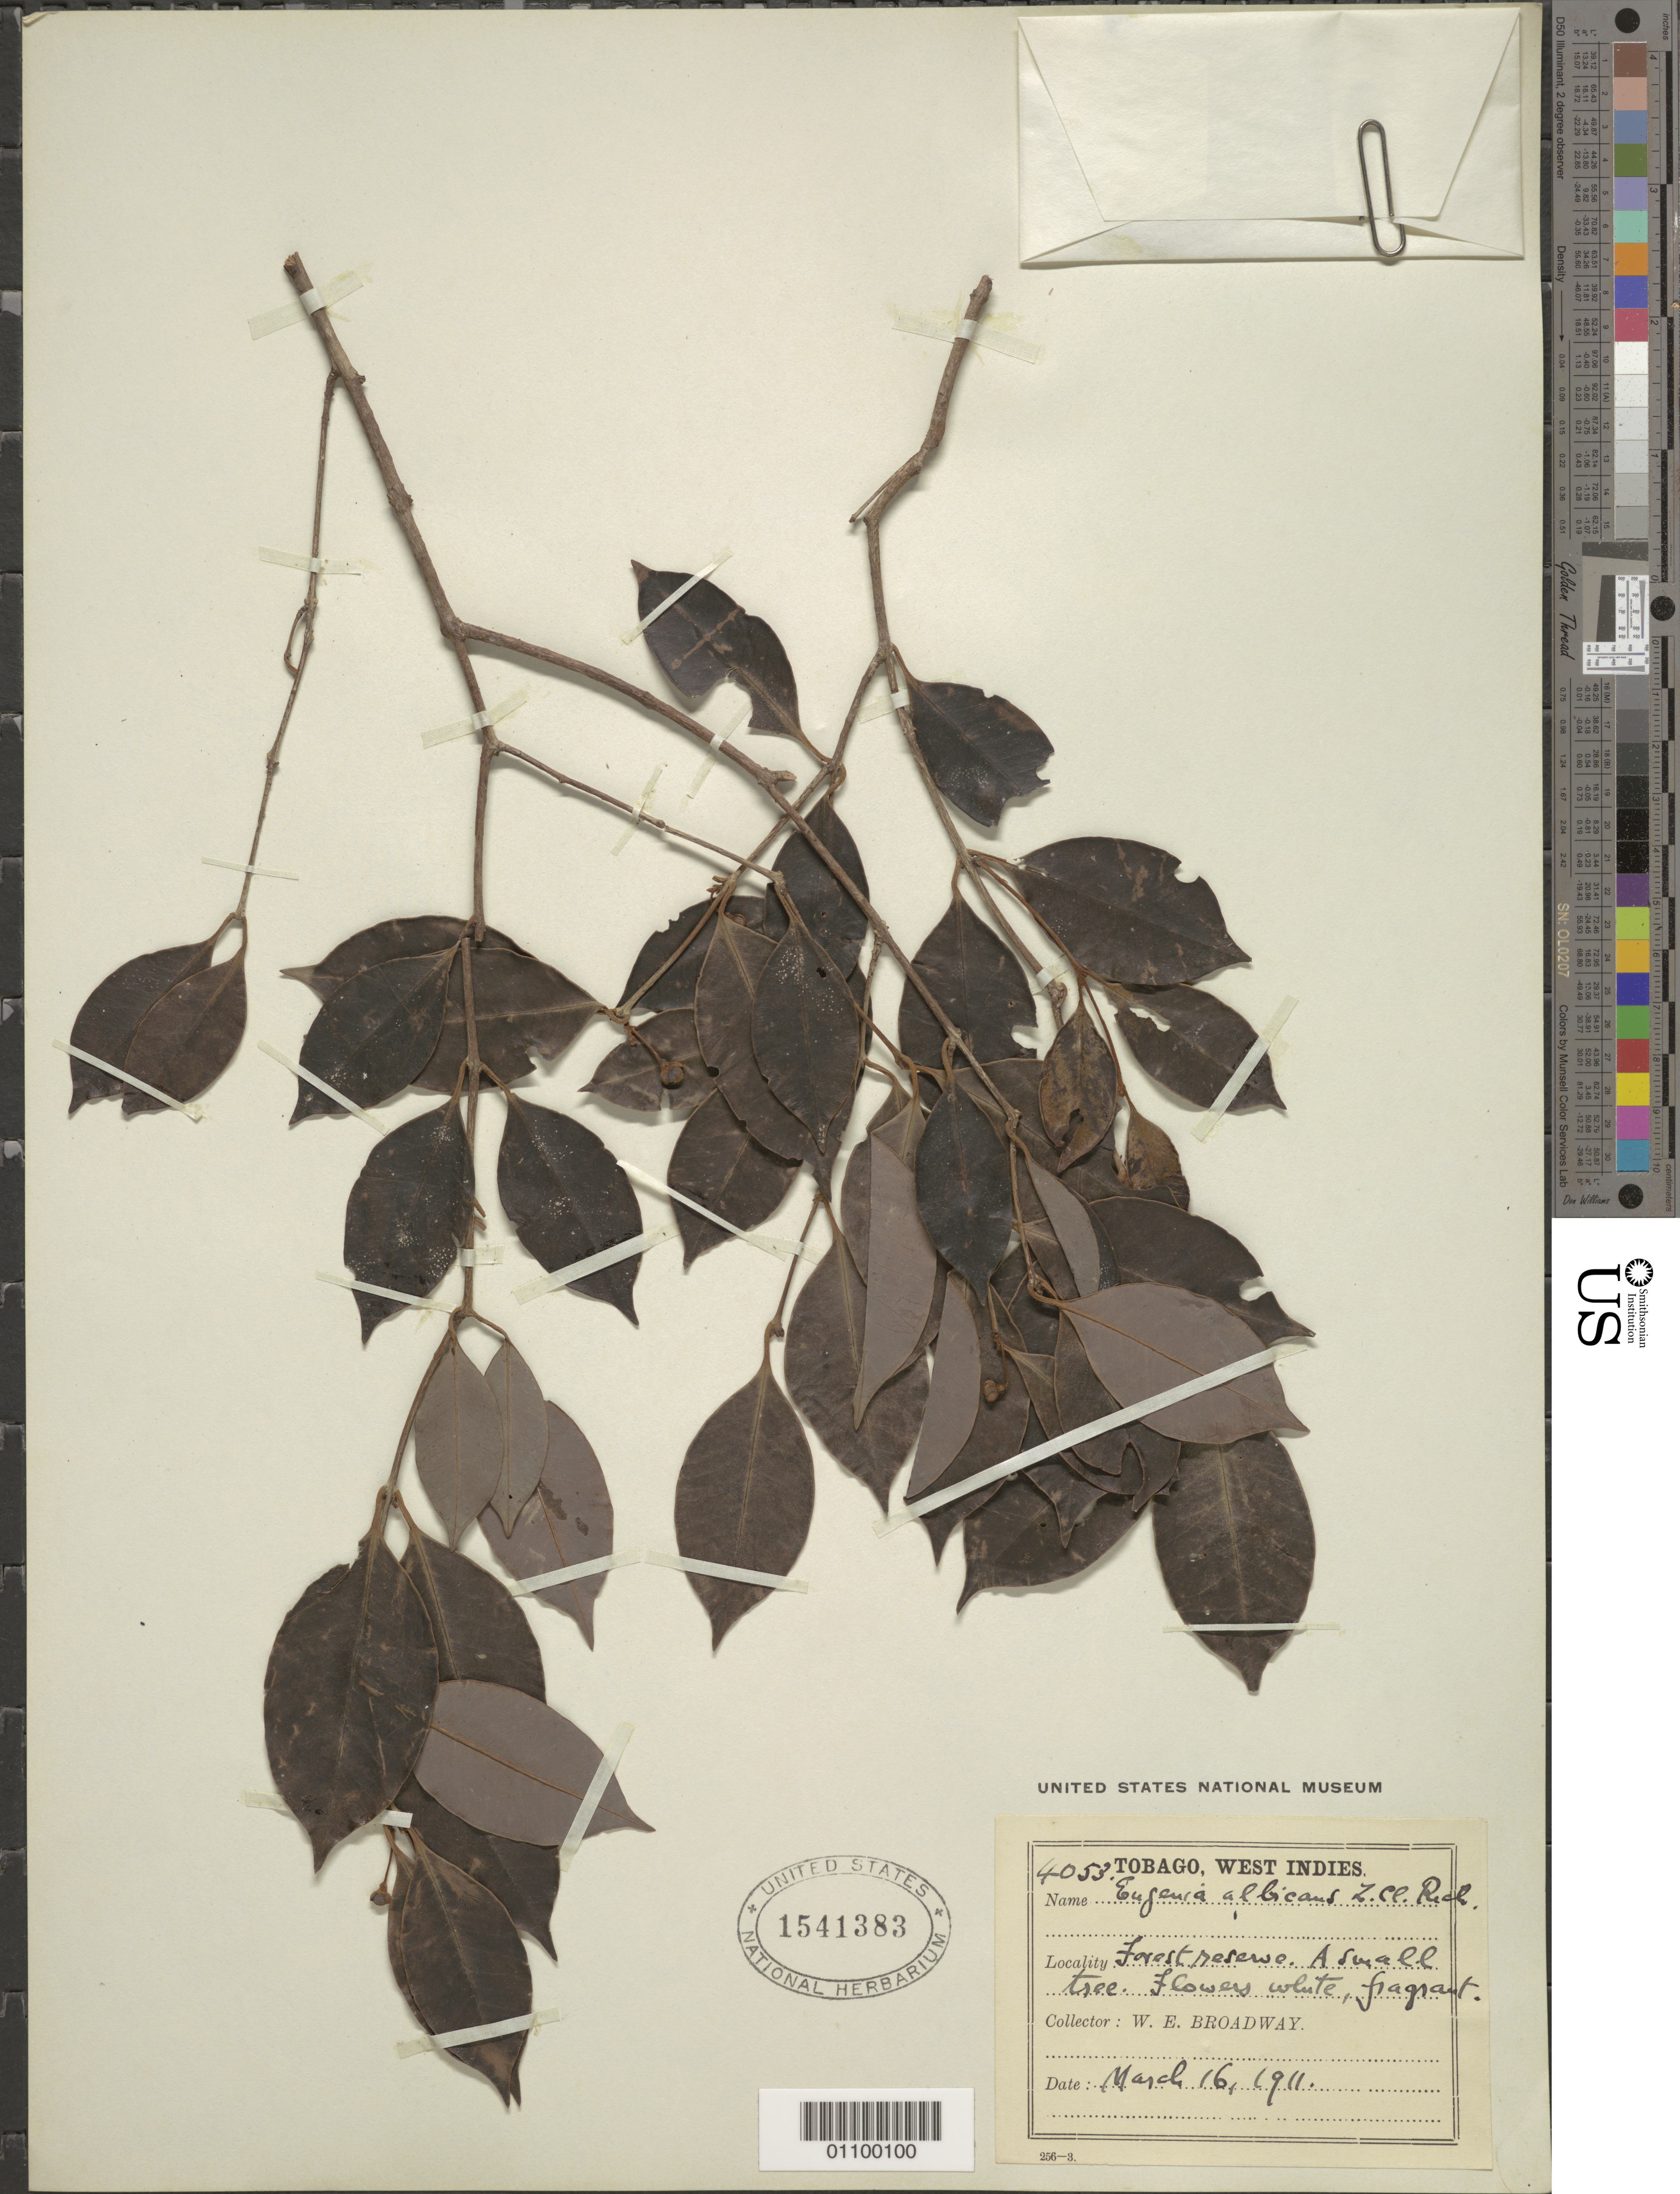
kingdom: Plantae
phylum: Tracheophyta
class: Magnoliopsida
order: Myrtales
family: Myrtaceae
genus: Eugenia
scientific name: Eugenia albicans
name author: (O. Berg) Urb.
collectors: W. E. Broadway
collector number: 4053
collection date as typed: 16 Mar 1911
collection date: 1911-03-16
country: Trinidad and Tobago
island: Tobago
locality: Forest reserve.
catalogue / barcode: US 1541383